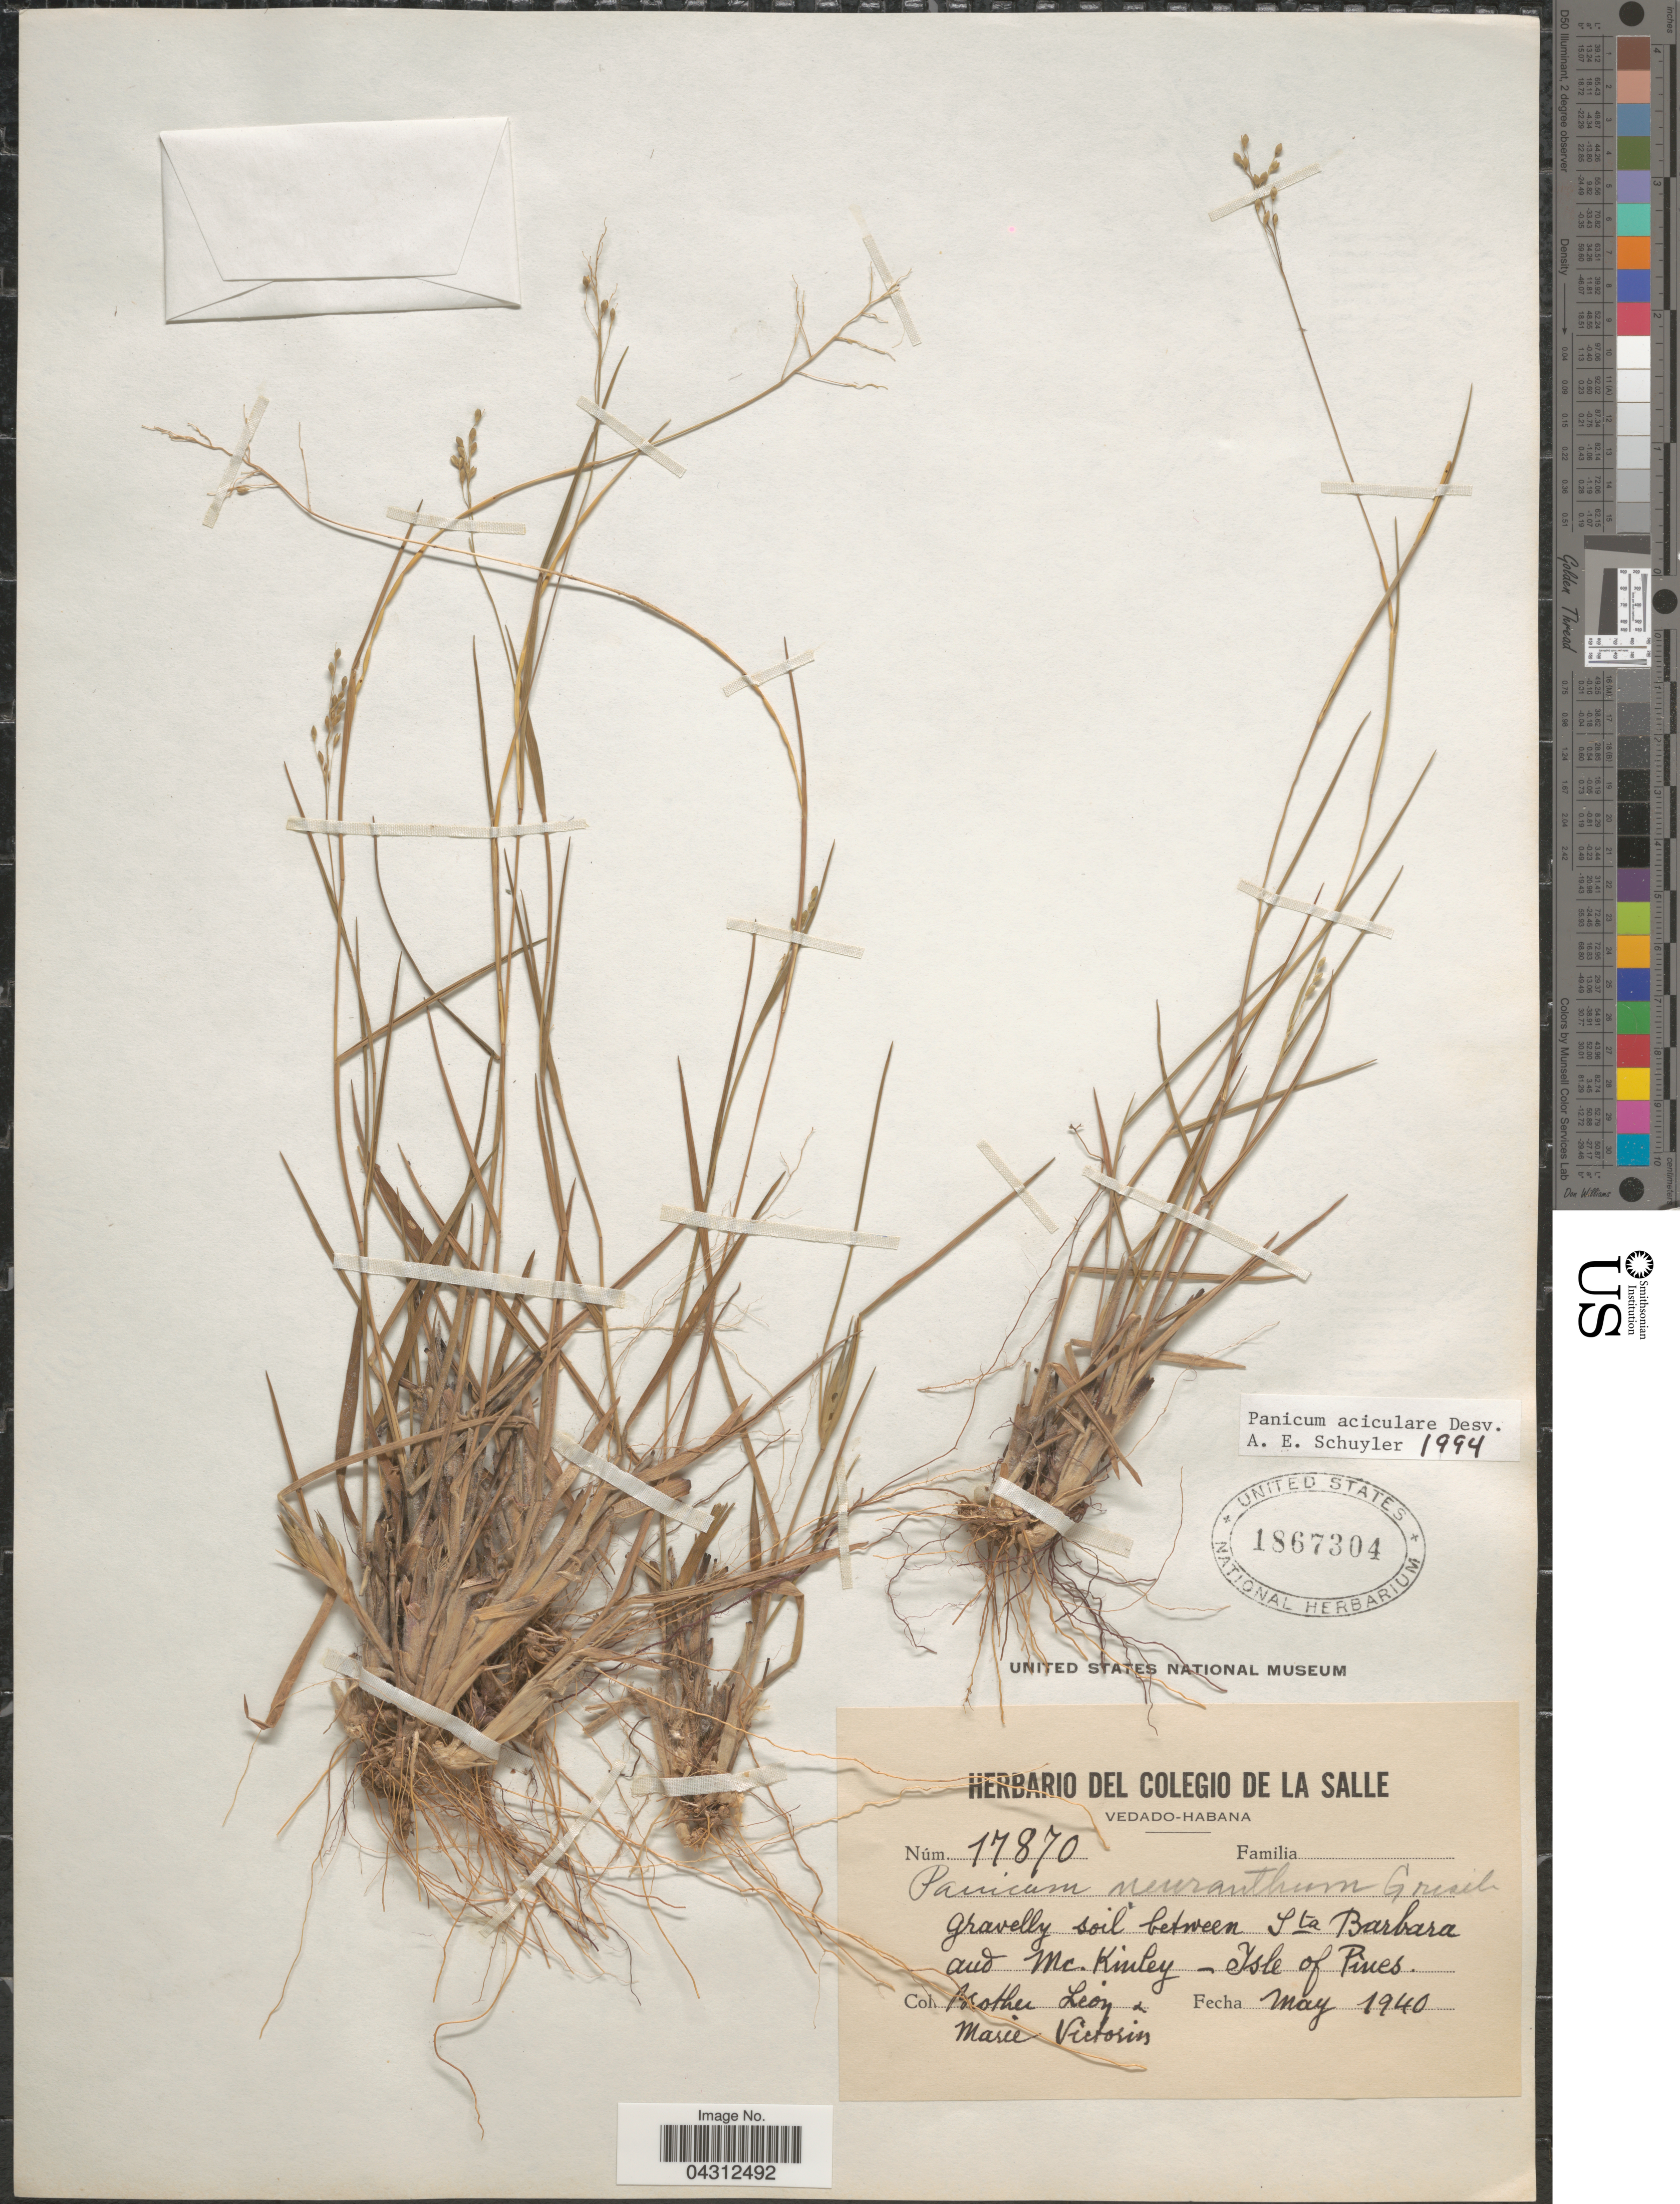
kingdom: Plantae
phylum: Tracheophyta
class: Liliopsida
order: Poales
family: Poaceae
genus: Dichanthelium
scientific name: Dichanthelium aciculare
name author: (Desv. ex Poir.) Gould & C.A. Clark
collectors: Bro. León & M. Victorin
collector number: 17870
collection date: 1940-05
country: Cuba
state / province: La Habana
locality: Gravelly soil between Sta Barbara and Mc. Kinley - Isle of Pines.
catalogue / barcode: US 1867304